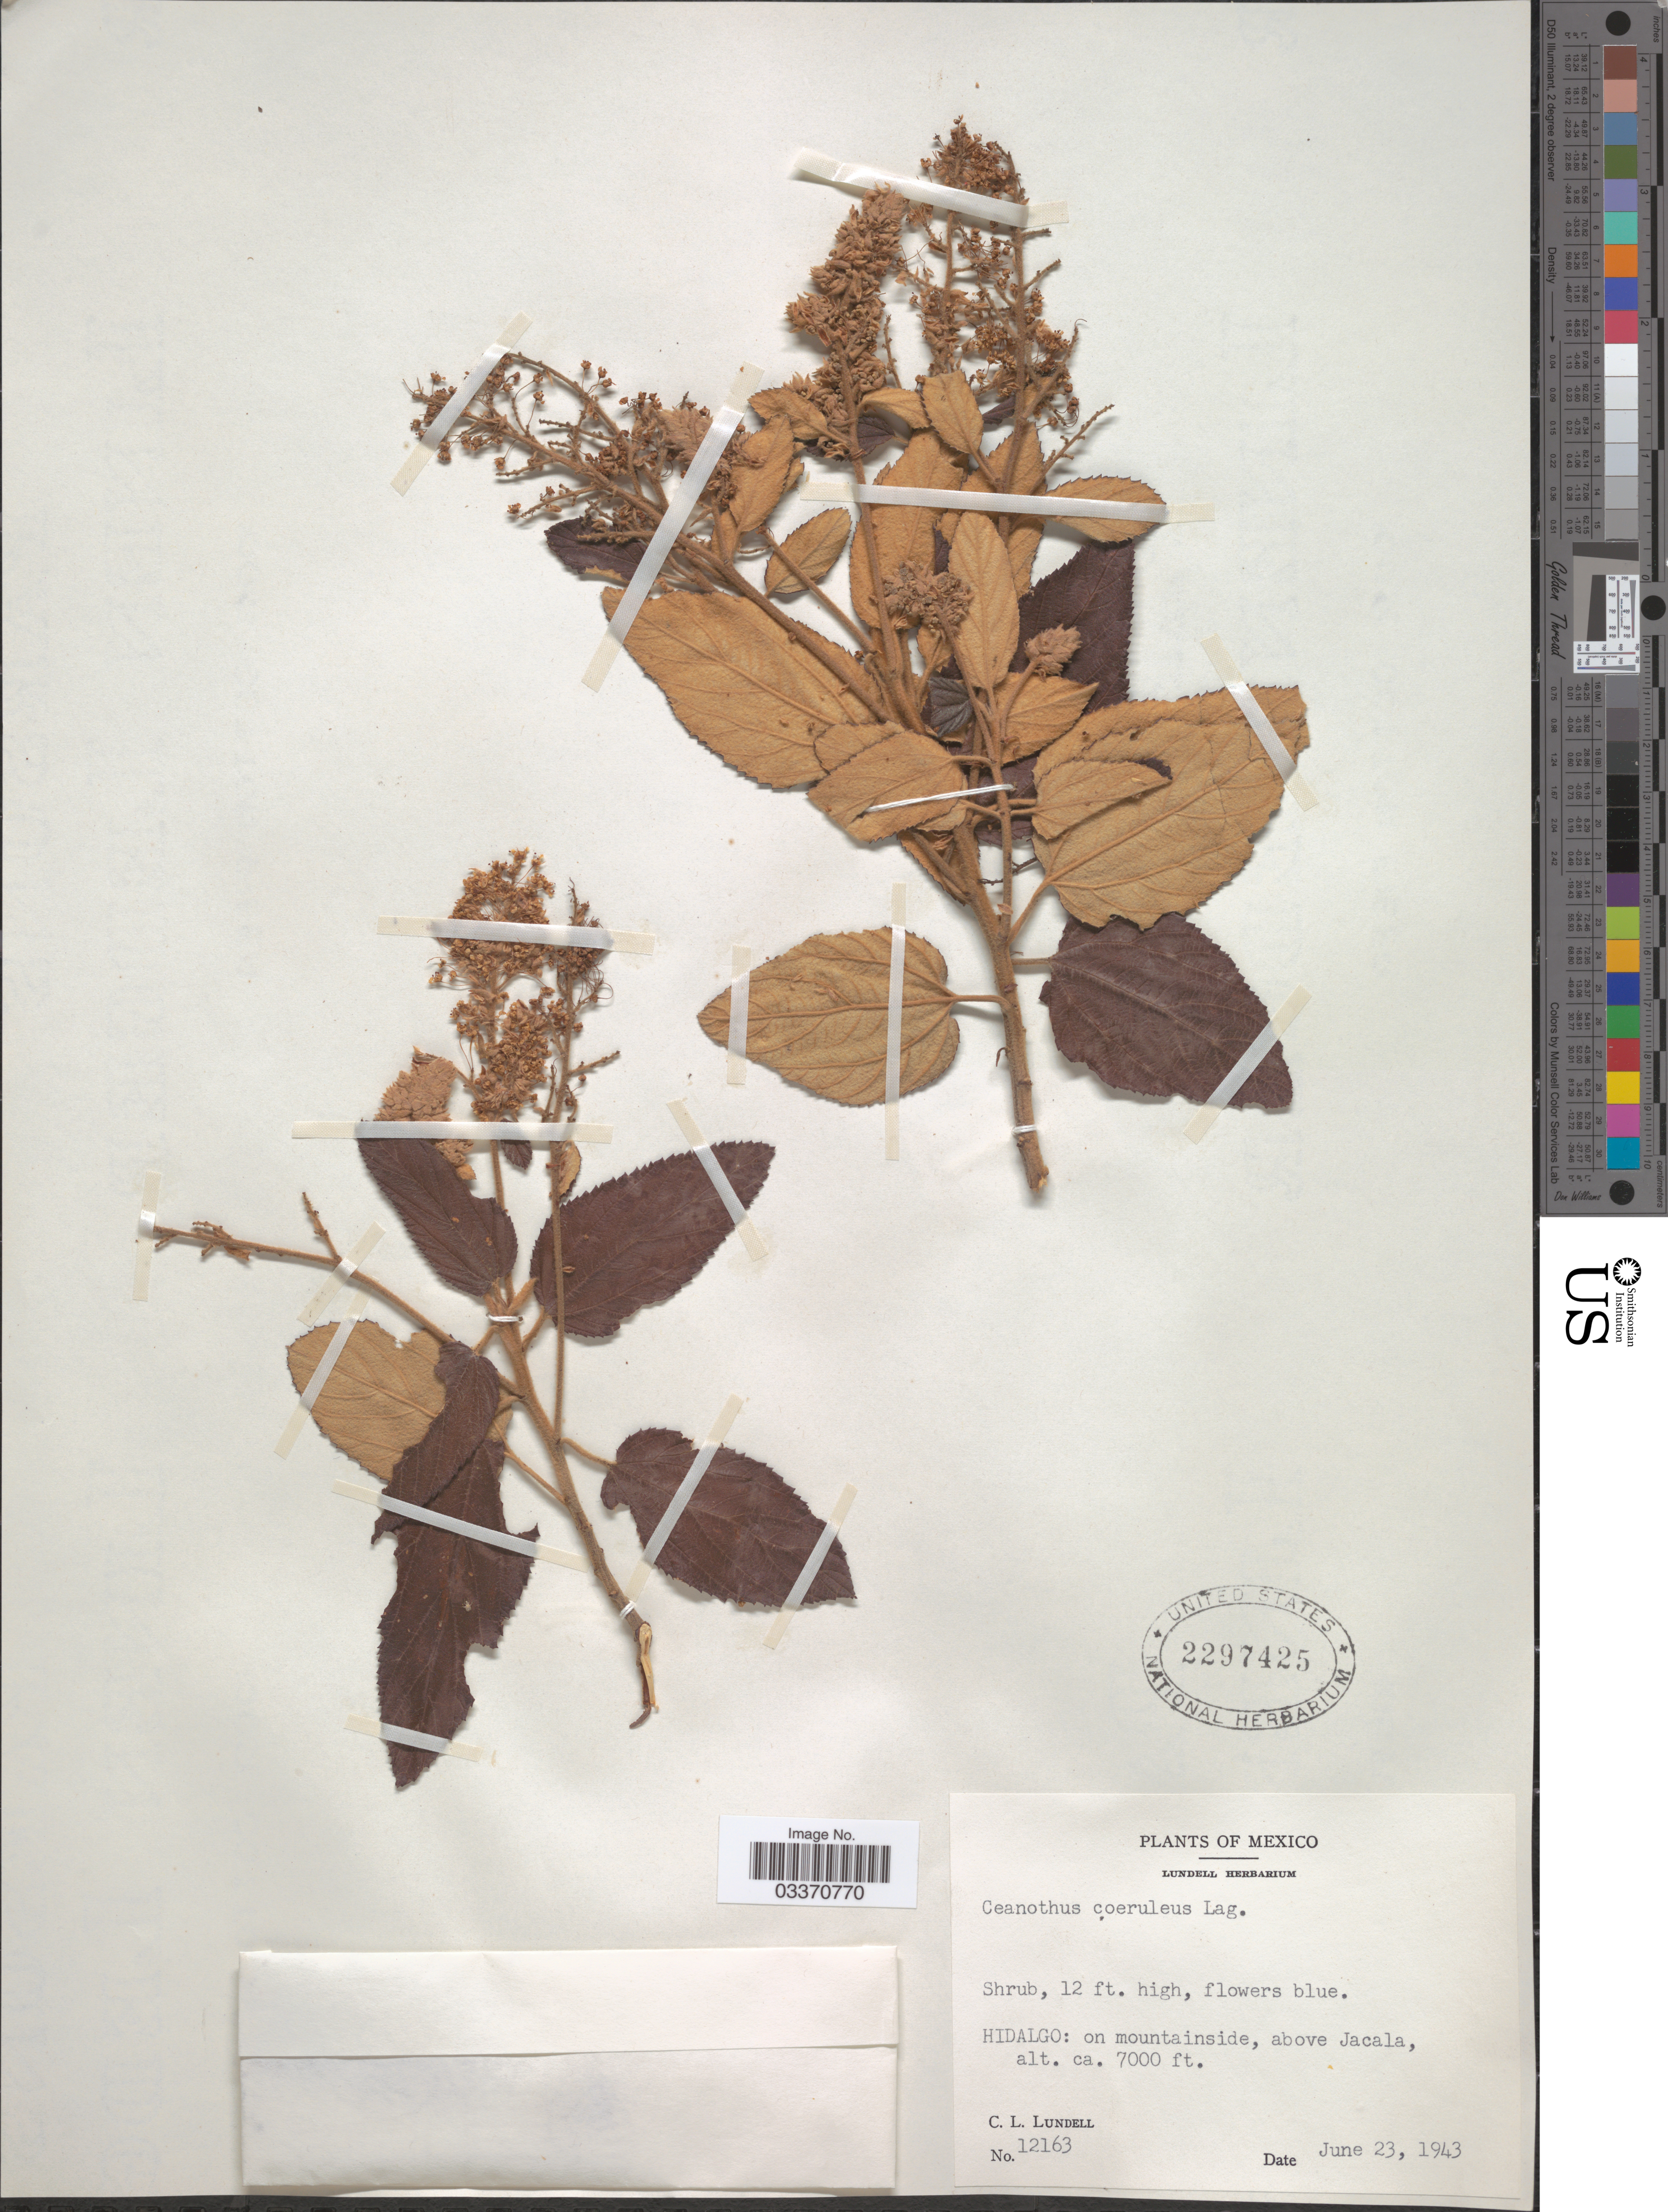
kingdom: Plantae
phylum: Tracheophyta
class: Magnoliopsida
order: Rosales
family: Rhamnaceae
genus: Ceanothus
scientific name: Ceanothus caeruleus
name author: Lag.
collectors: C. L. Lundell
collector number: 12163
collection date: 1943-06-23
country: Mexico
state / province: Hidalgo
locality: On mountainside, above Jacala.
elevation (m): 2134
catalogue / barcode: US 2297425